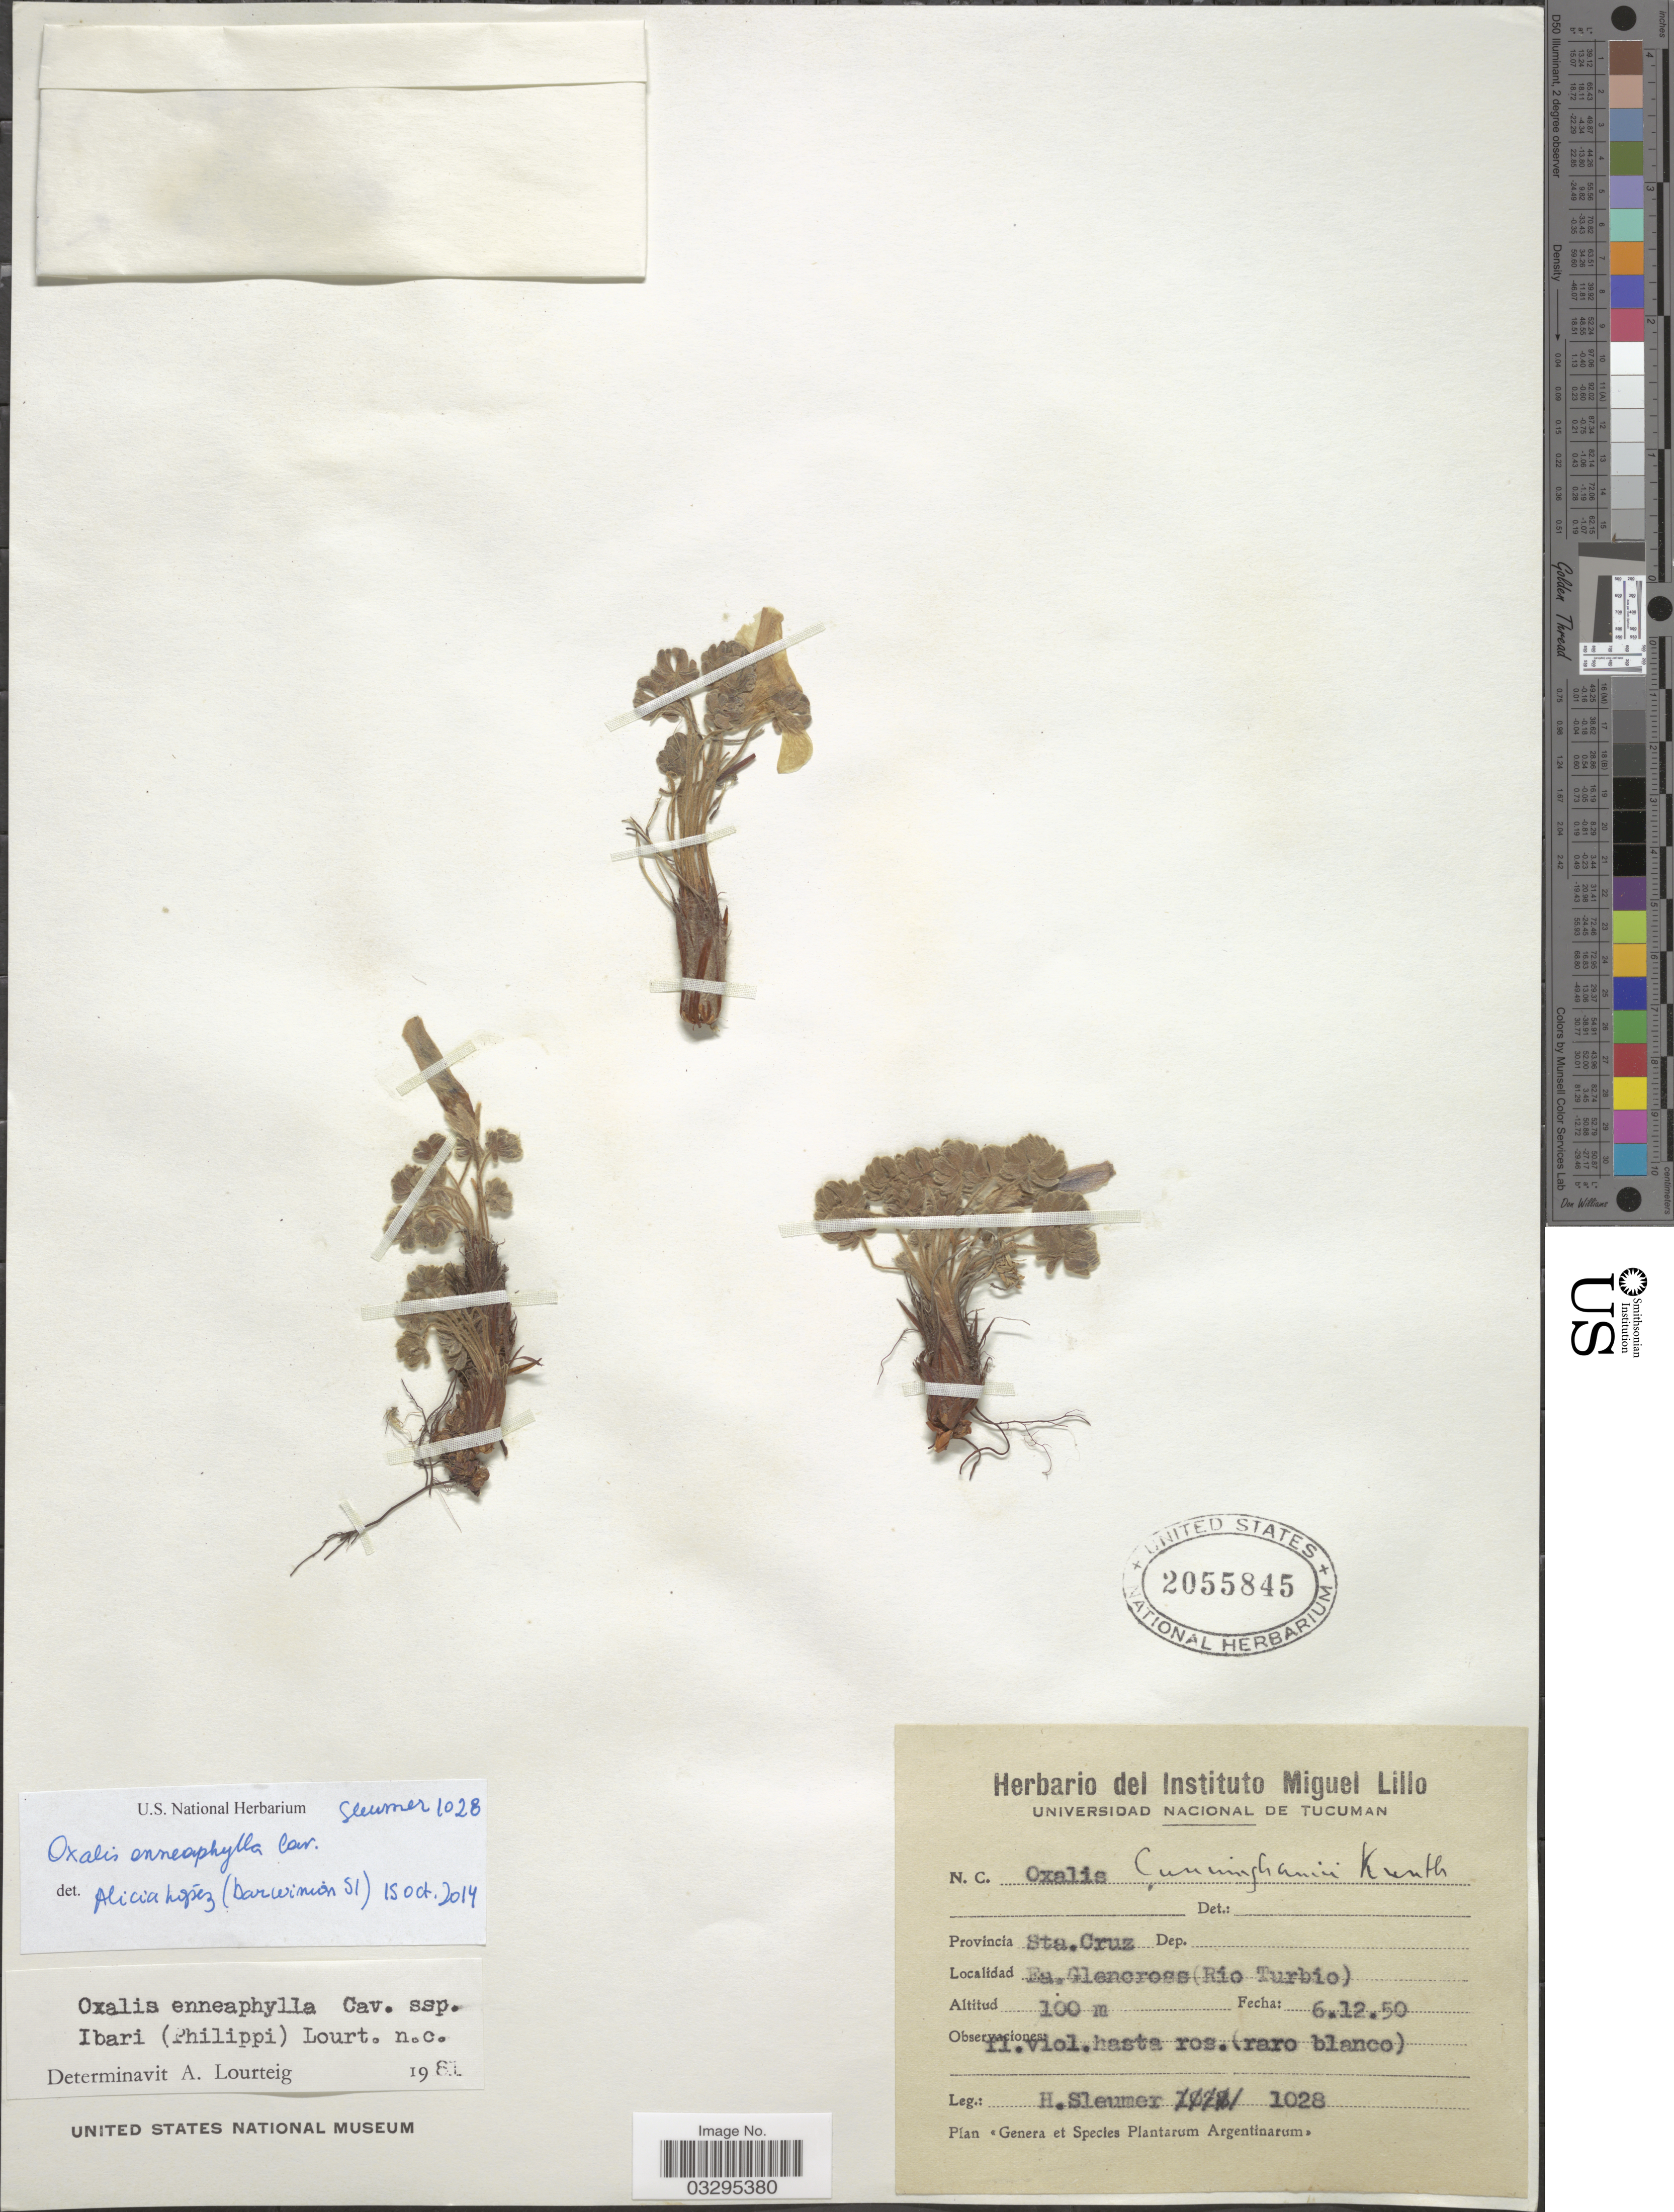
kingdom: Plantae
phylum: Tracheophyta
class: Magnoliopsida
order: Oxalidales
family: Oxalidaceae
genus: Oxalis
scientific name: Oxalis enneaphylla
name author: Cav.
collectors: H. O. Sleumer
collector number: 1028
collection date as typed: Transcribed d/m/y: 6/12/50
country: Argentina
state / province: Santa Cruz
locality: Ea. Glencross (Rio Turbio).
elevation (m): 100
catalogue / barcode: US 2055845